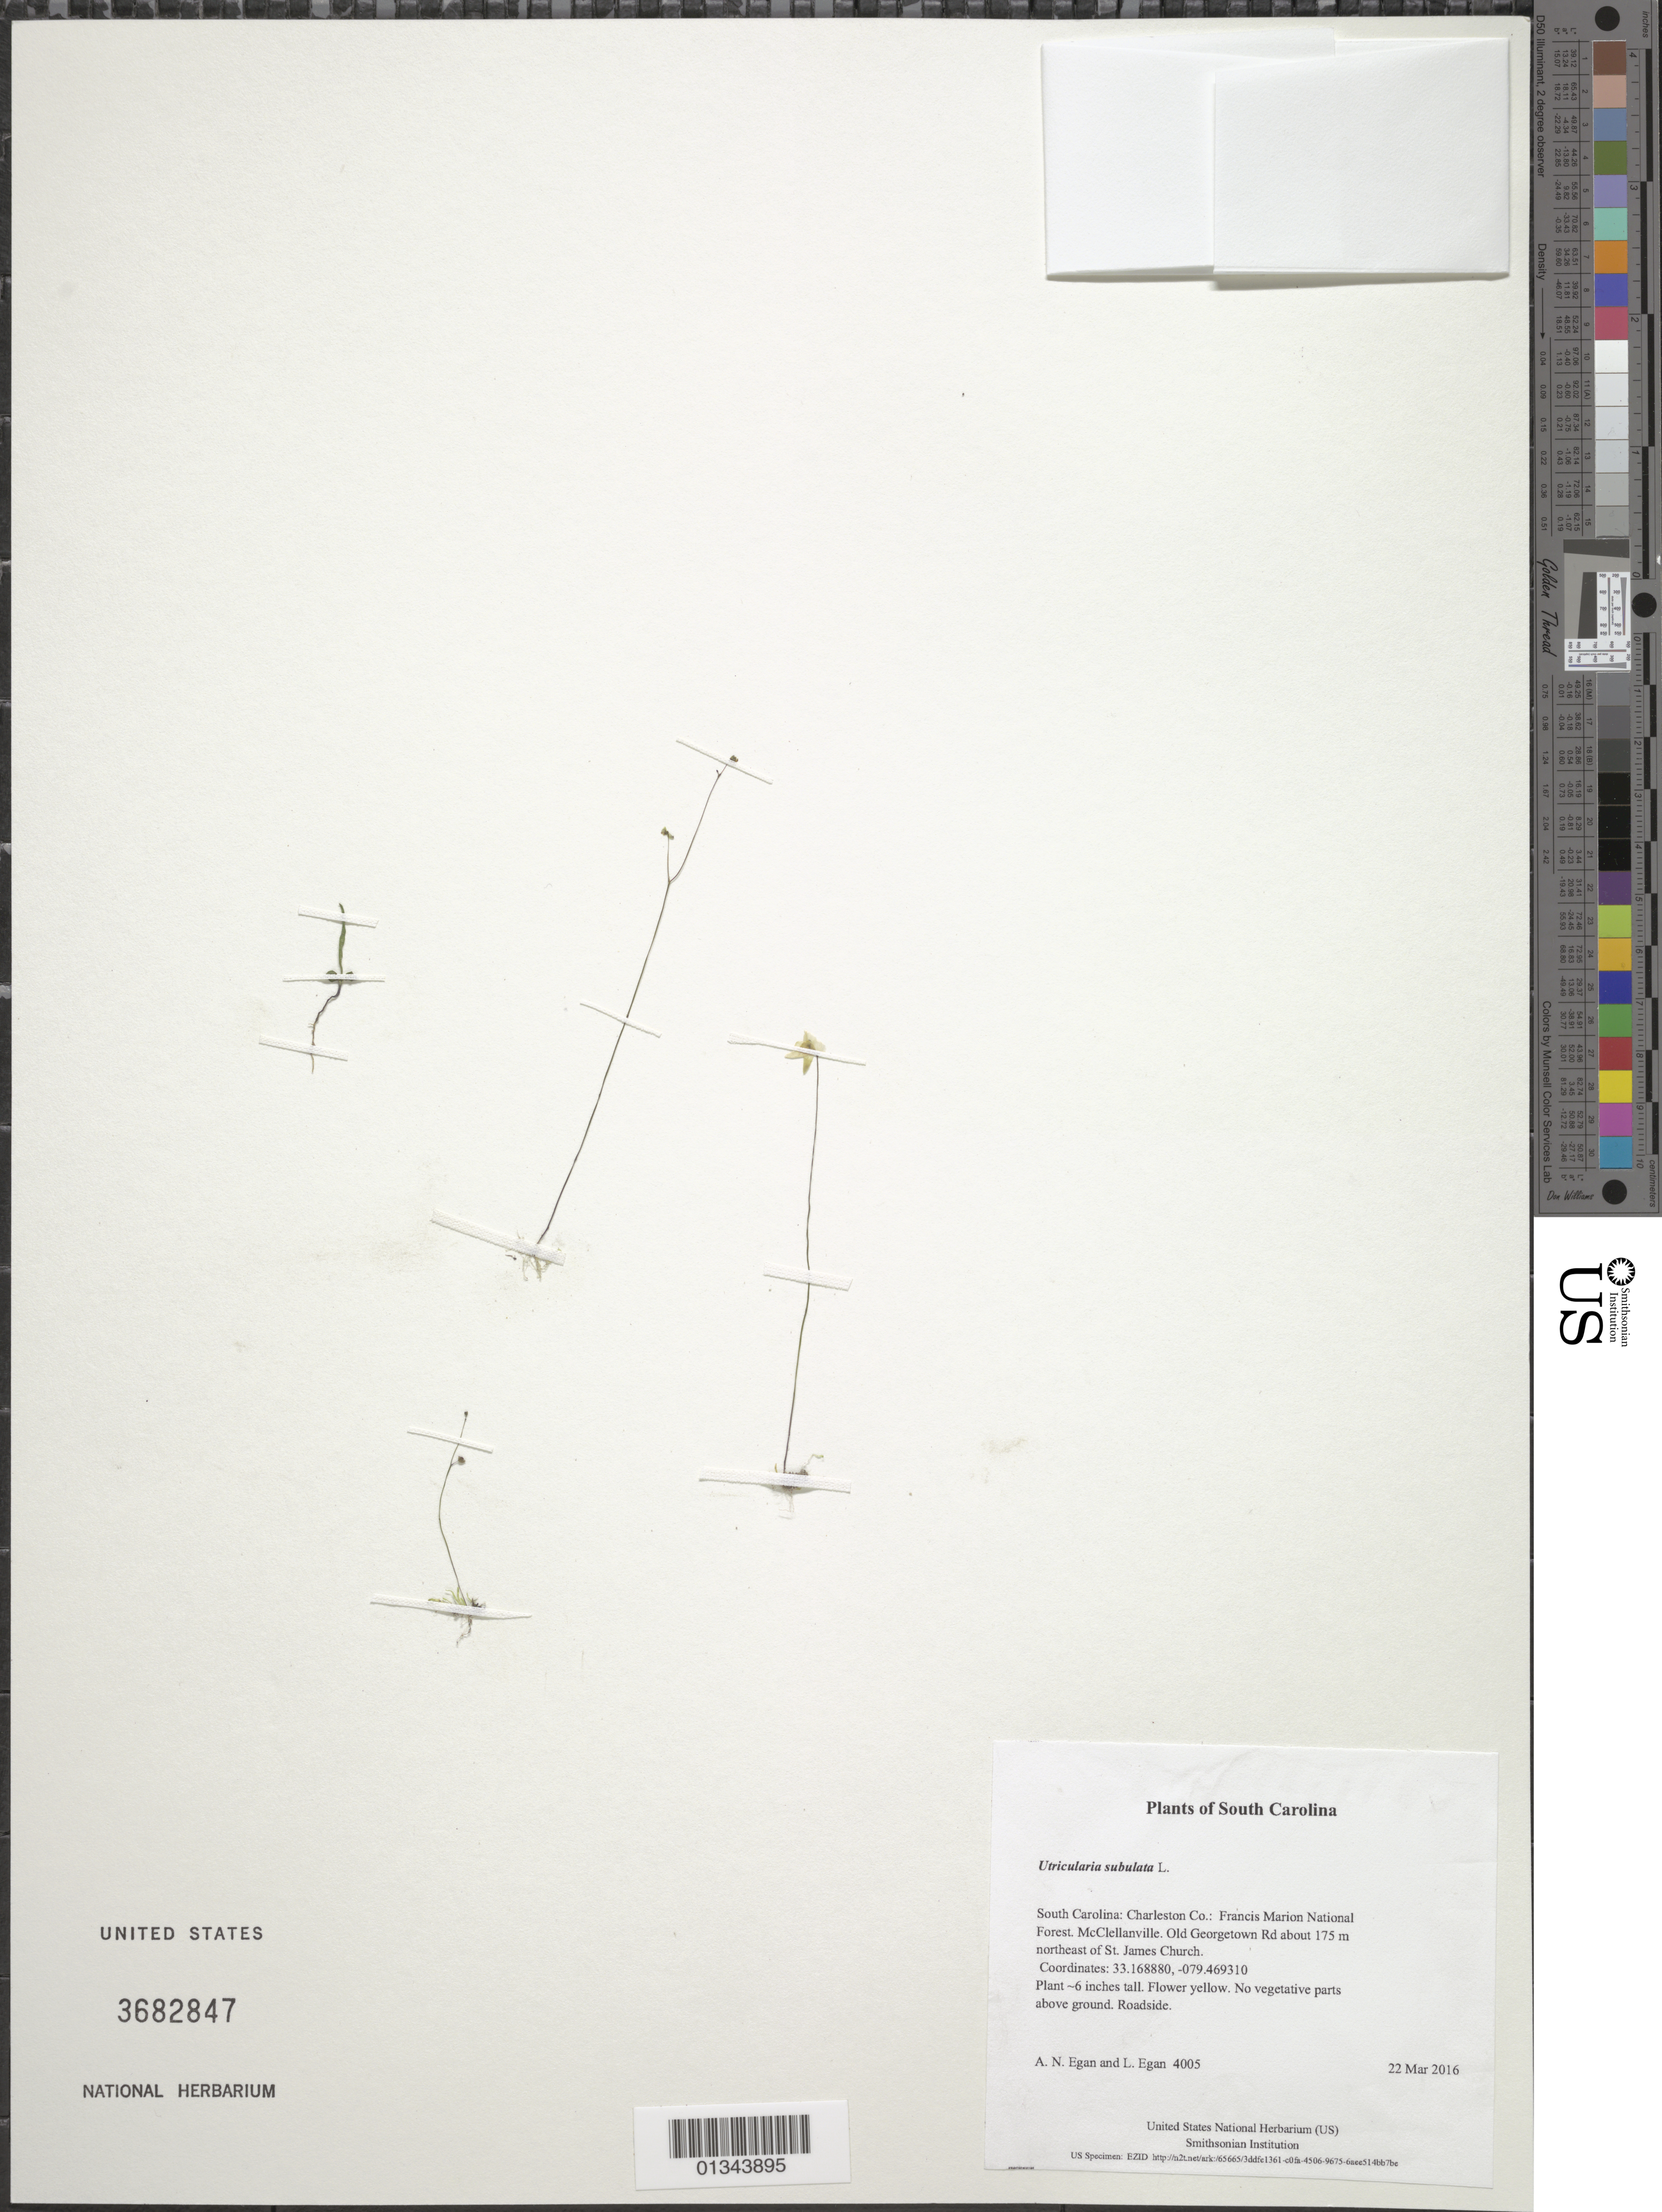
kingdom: Plantae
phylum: Tracheophyta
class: Magnoliopsida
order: Lamiales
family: Lentibulariaceae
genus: Utricularia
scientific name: Utricularia subulata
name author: L.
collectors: A. N. Egan & L. Egan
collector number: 4005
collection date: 2016-03-22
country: United States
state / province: South Carolina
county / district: Charleston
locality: Francis Marion National Forest. McClellanville. Old Georgetown Rd about 175 m northeast of St. James Church.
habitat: Roadside.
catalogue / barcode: US 3682847